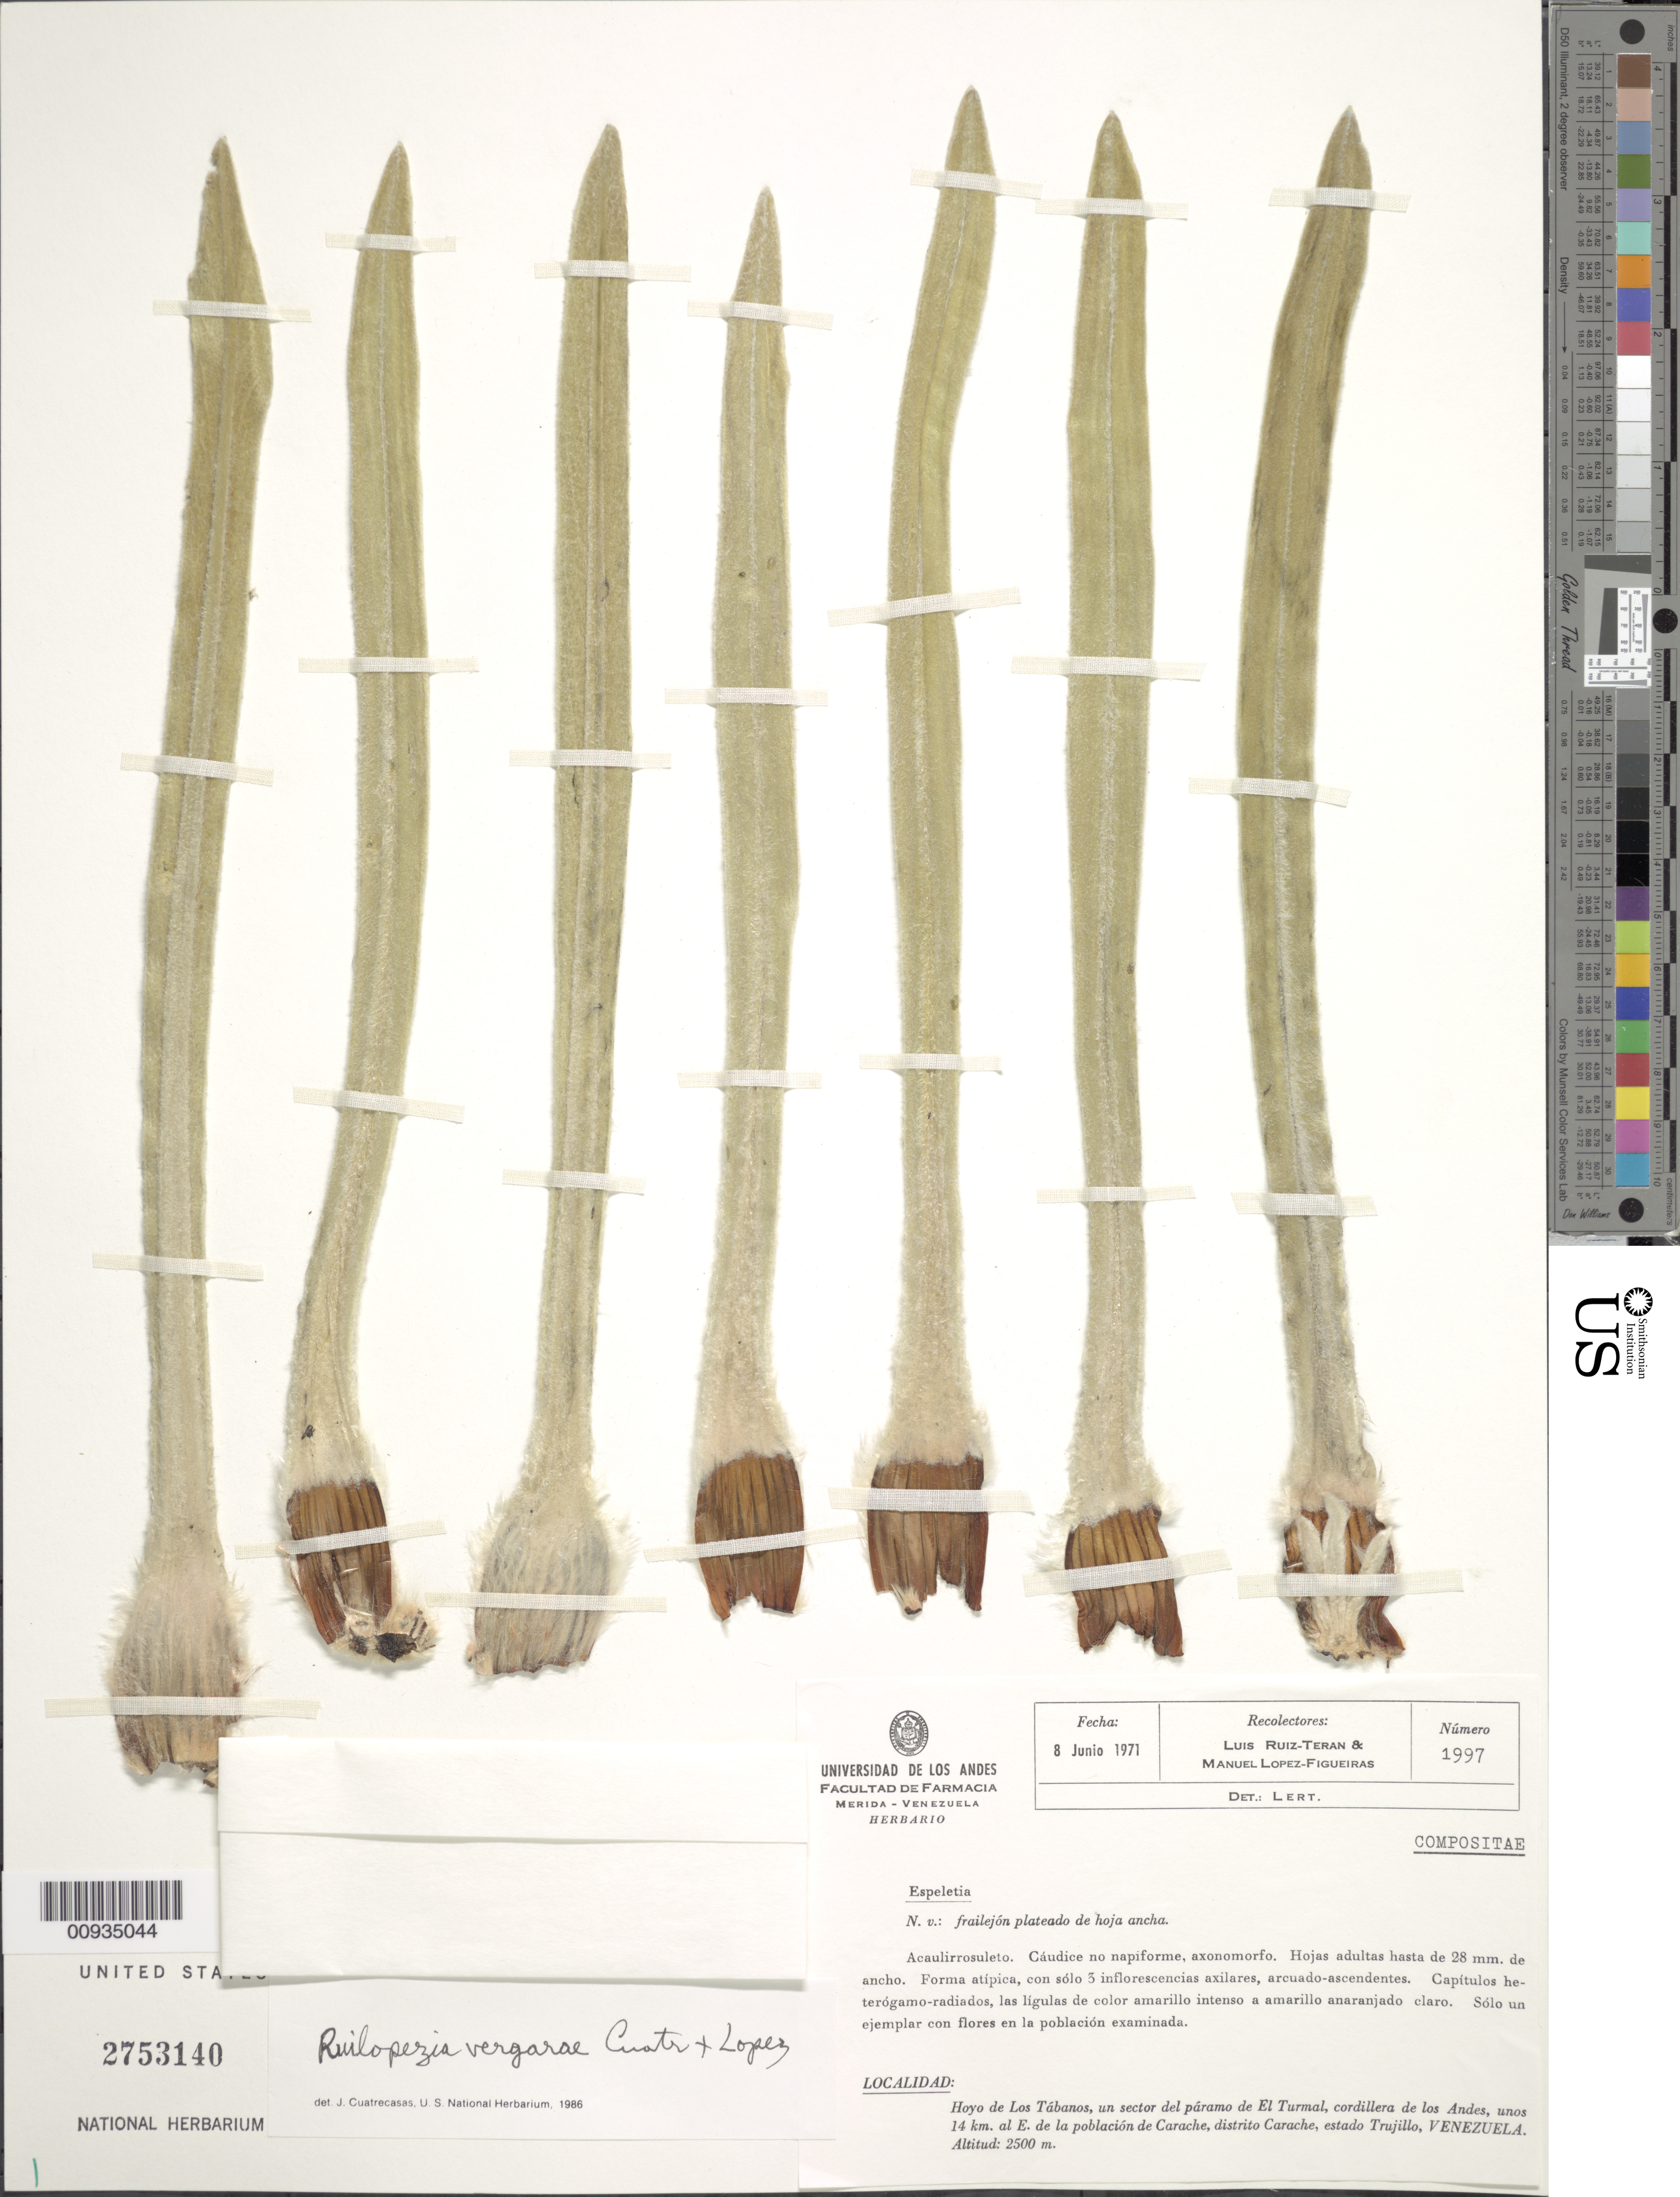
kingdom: Plantae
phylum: Tracheophyta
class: Magnoliopsida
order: Asterales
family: Asteraceae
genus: Ruilopezia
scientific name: Ruilopezia vergarae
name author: Cuatrec. & López Fig.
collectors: L. Teran & M. López Figueiras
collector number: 1997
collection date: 1971-06-08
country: Venezuela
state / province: Trujillo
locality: Hoyo de Los Tabanos, un sector del paramo de El Turmal, Cordillera de Los Andes, unos 14 km al E de la poblacion de Carache, Distrito Carache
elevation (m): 2500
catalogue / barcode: US 2753140